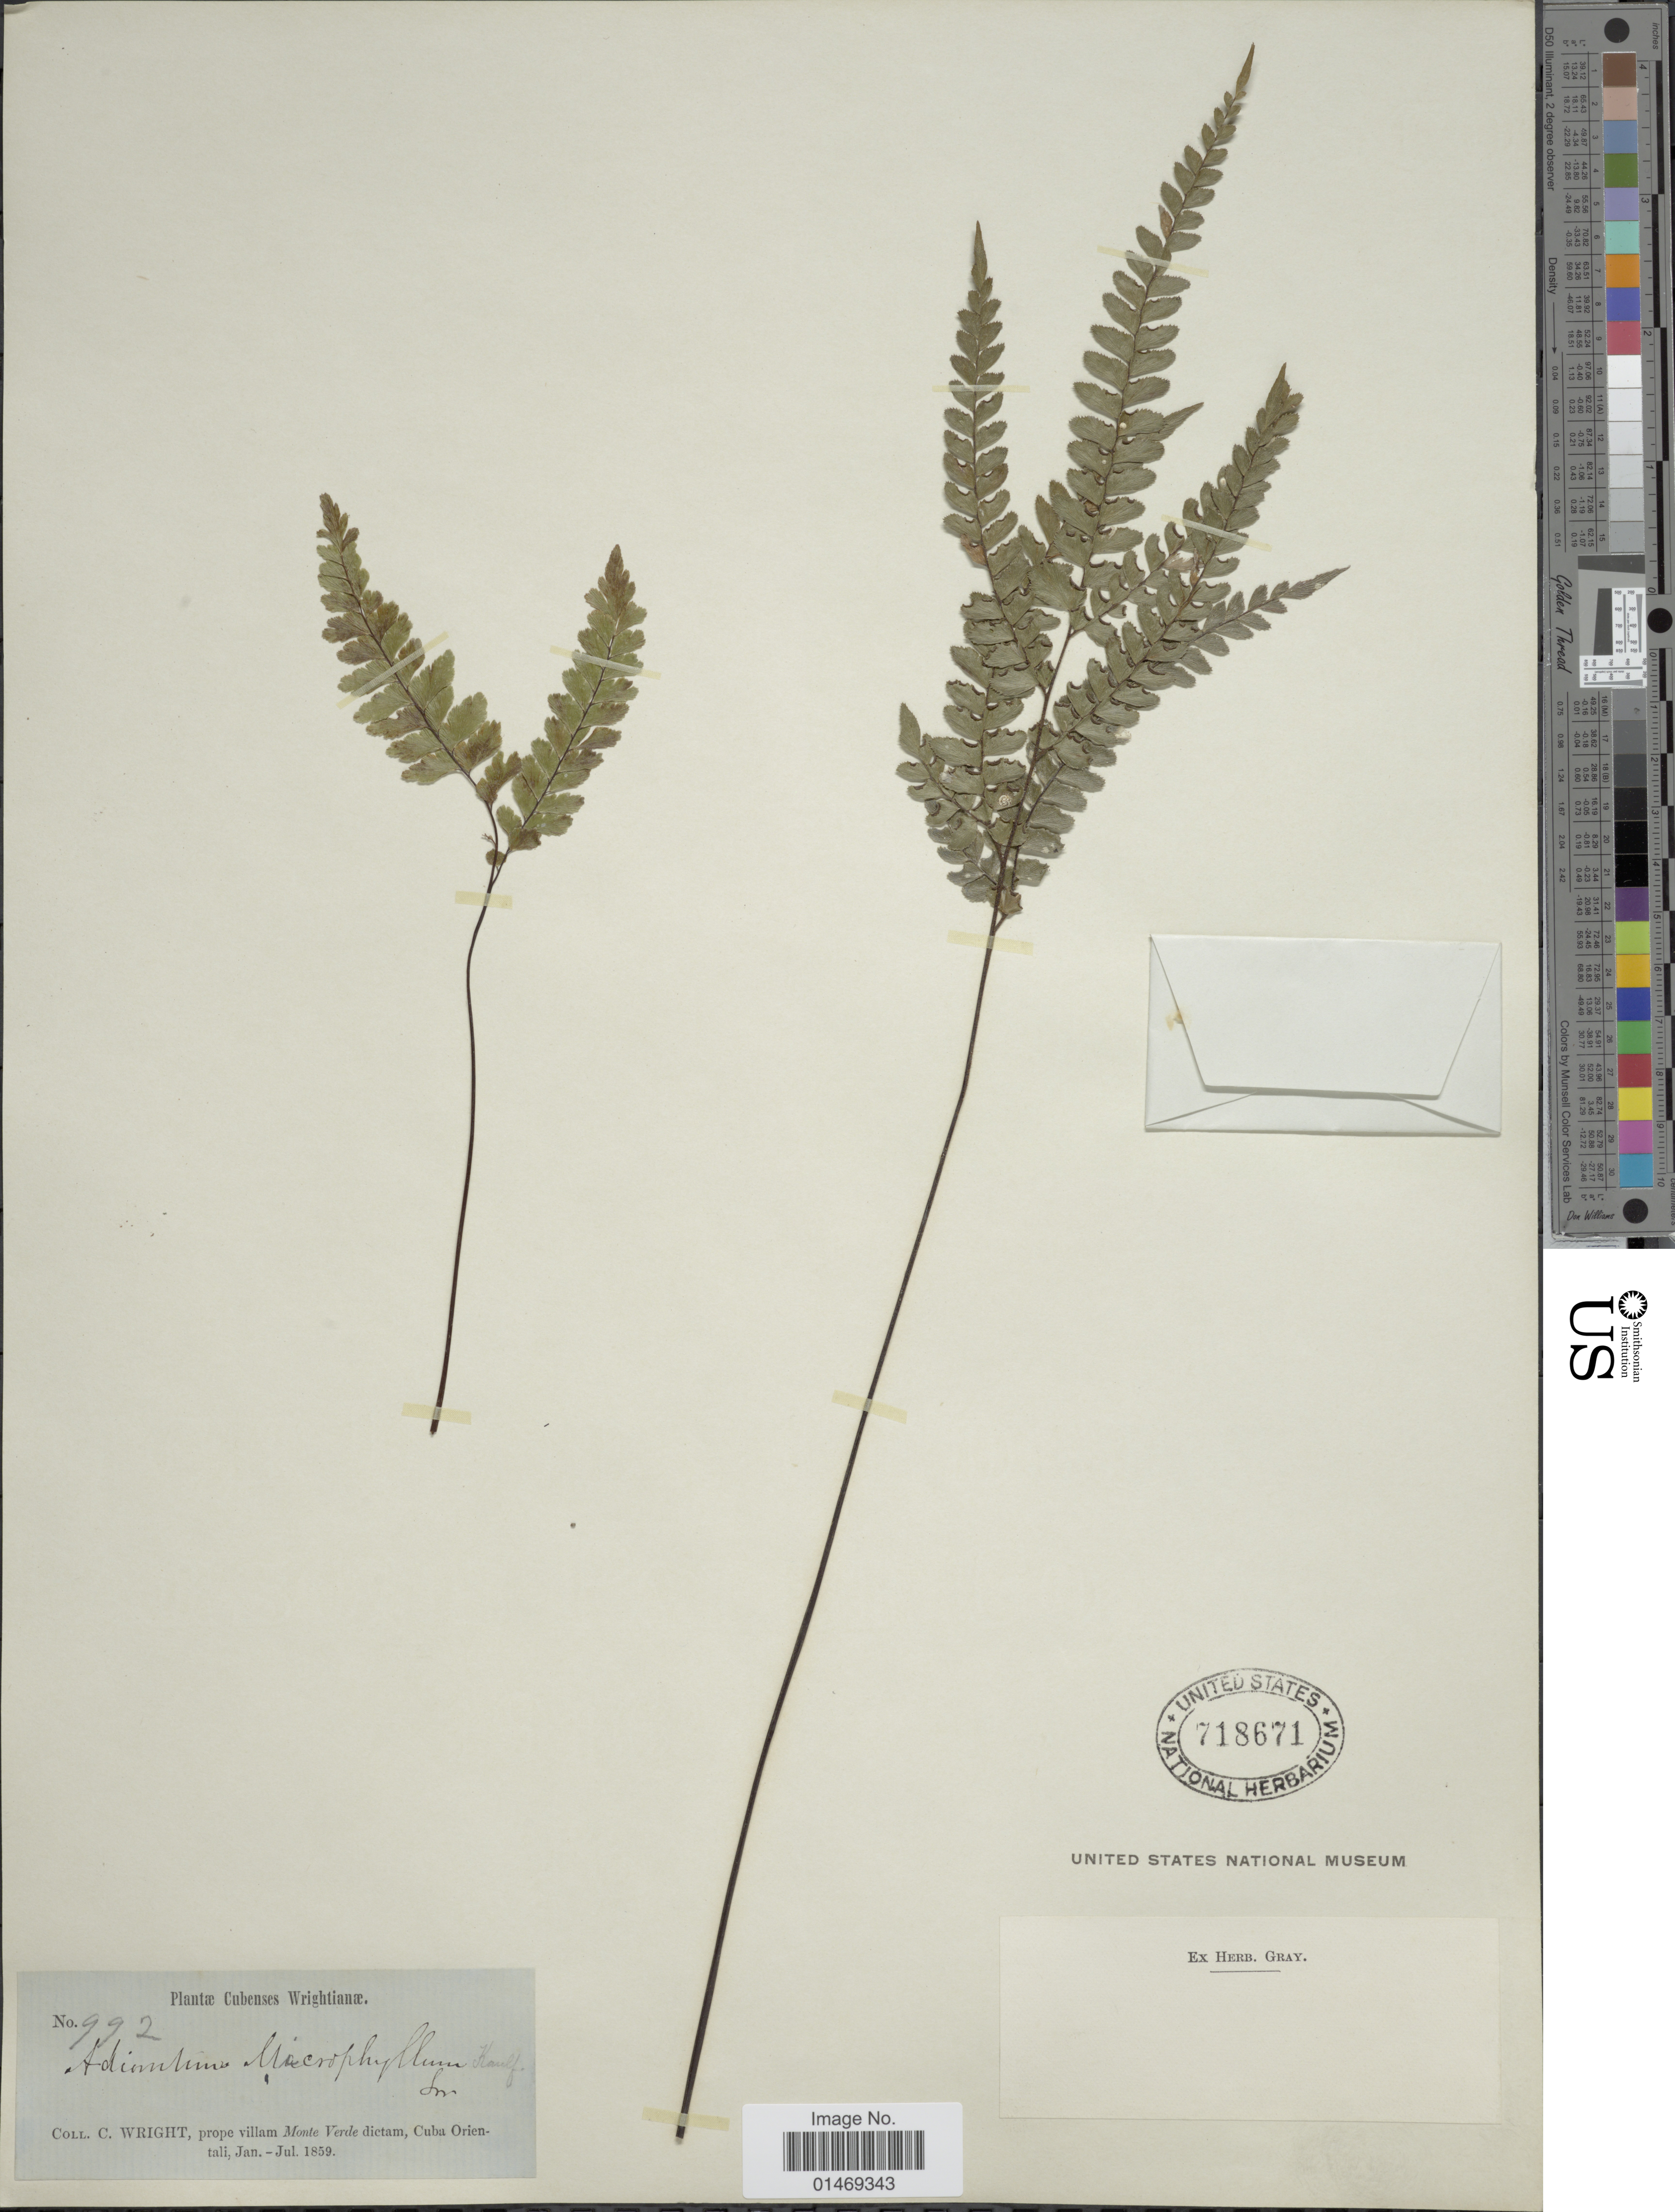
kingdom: Plantae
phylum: Tracheophyta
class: Polypodiopsida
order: Polypodiales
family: Pteridaceae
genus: Adiantum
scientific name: Adiantum pyramidale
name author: (L.) Willd.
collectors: C. Wright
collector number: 992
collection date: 1859-01/1859-07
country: Cuba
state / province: Oriente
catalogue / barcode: US 718671